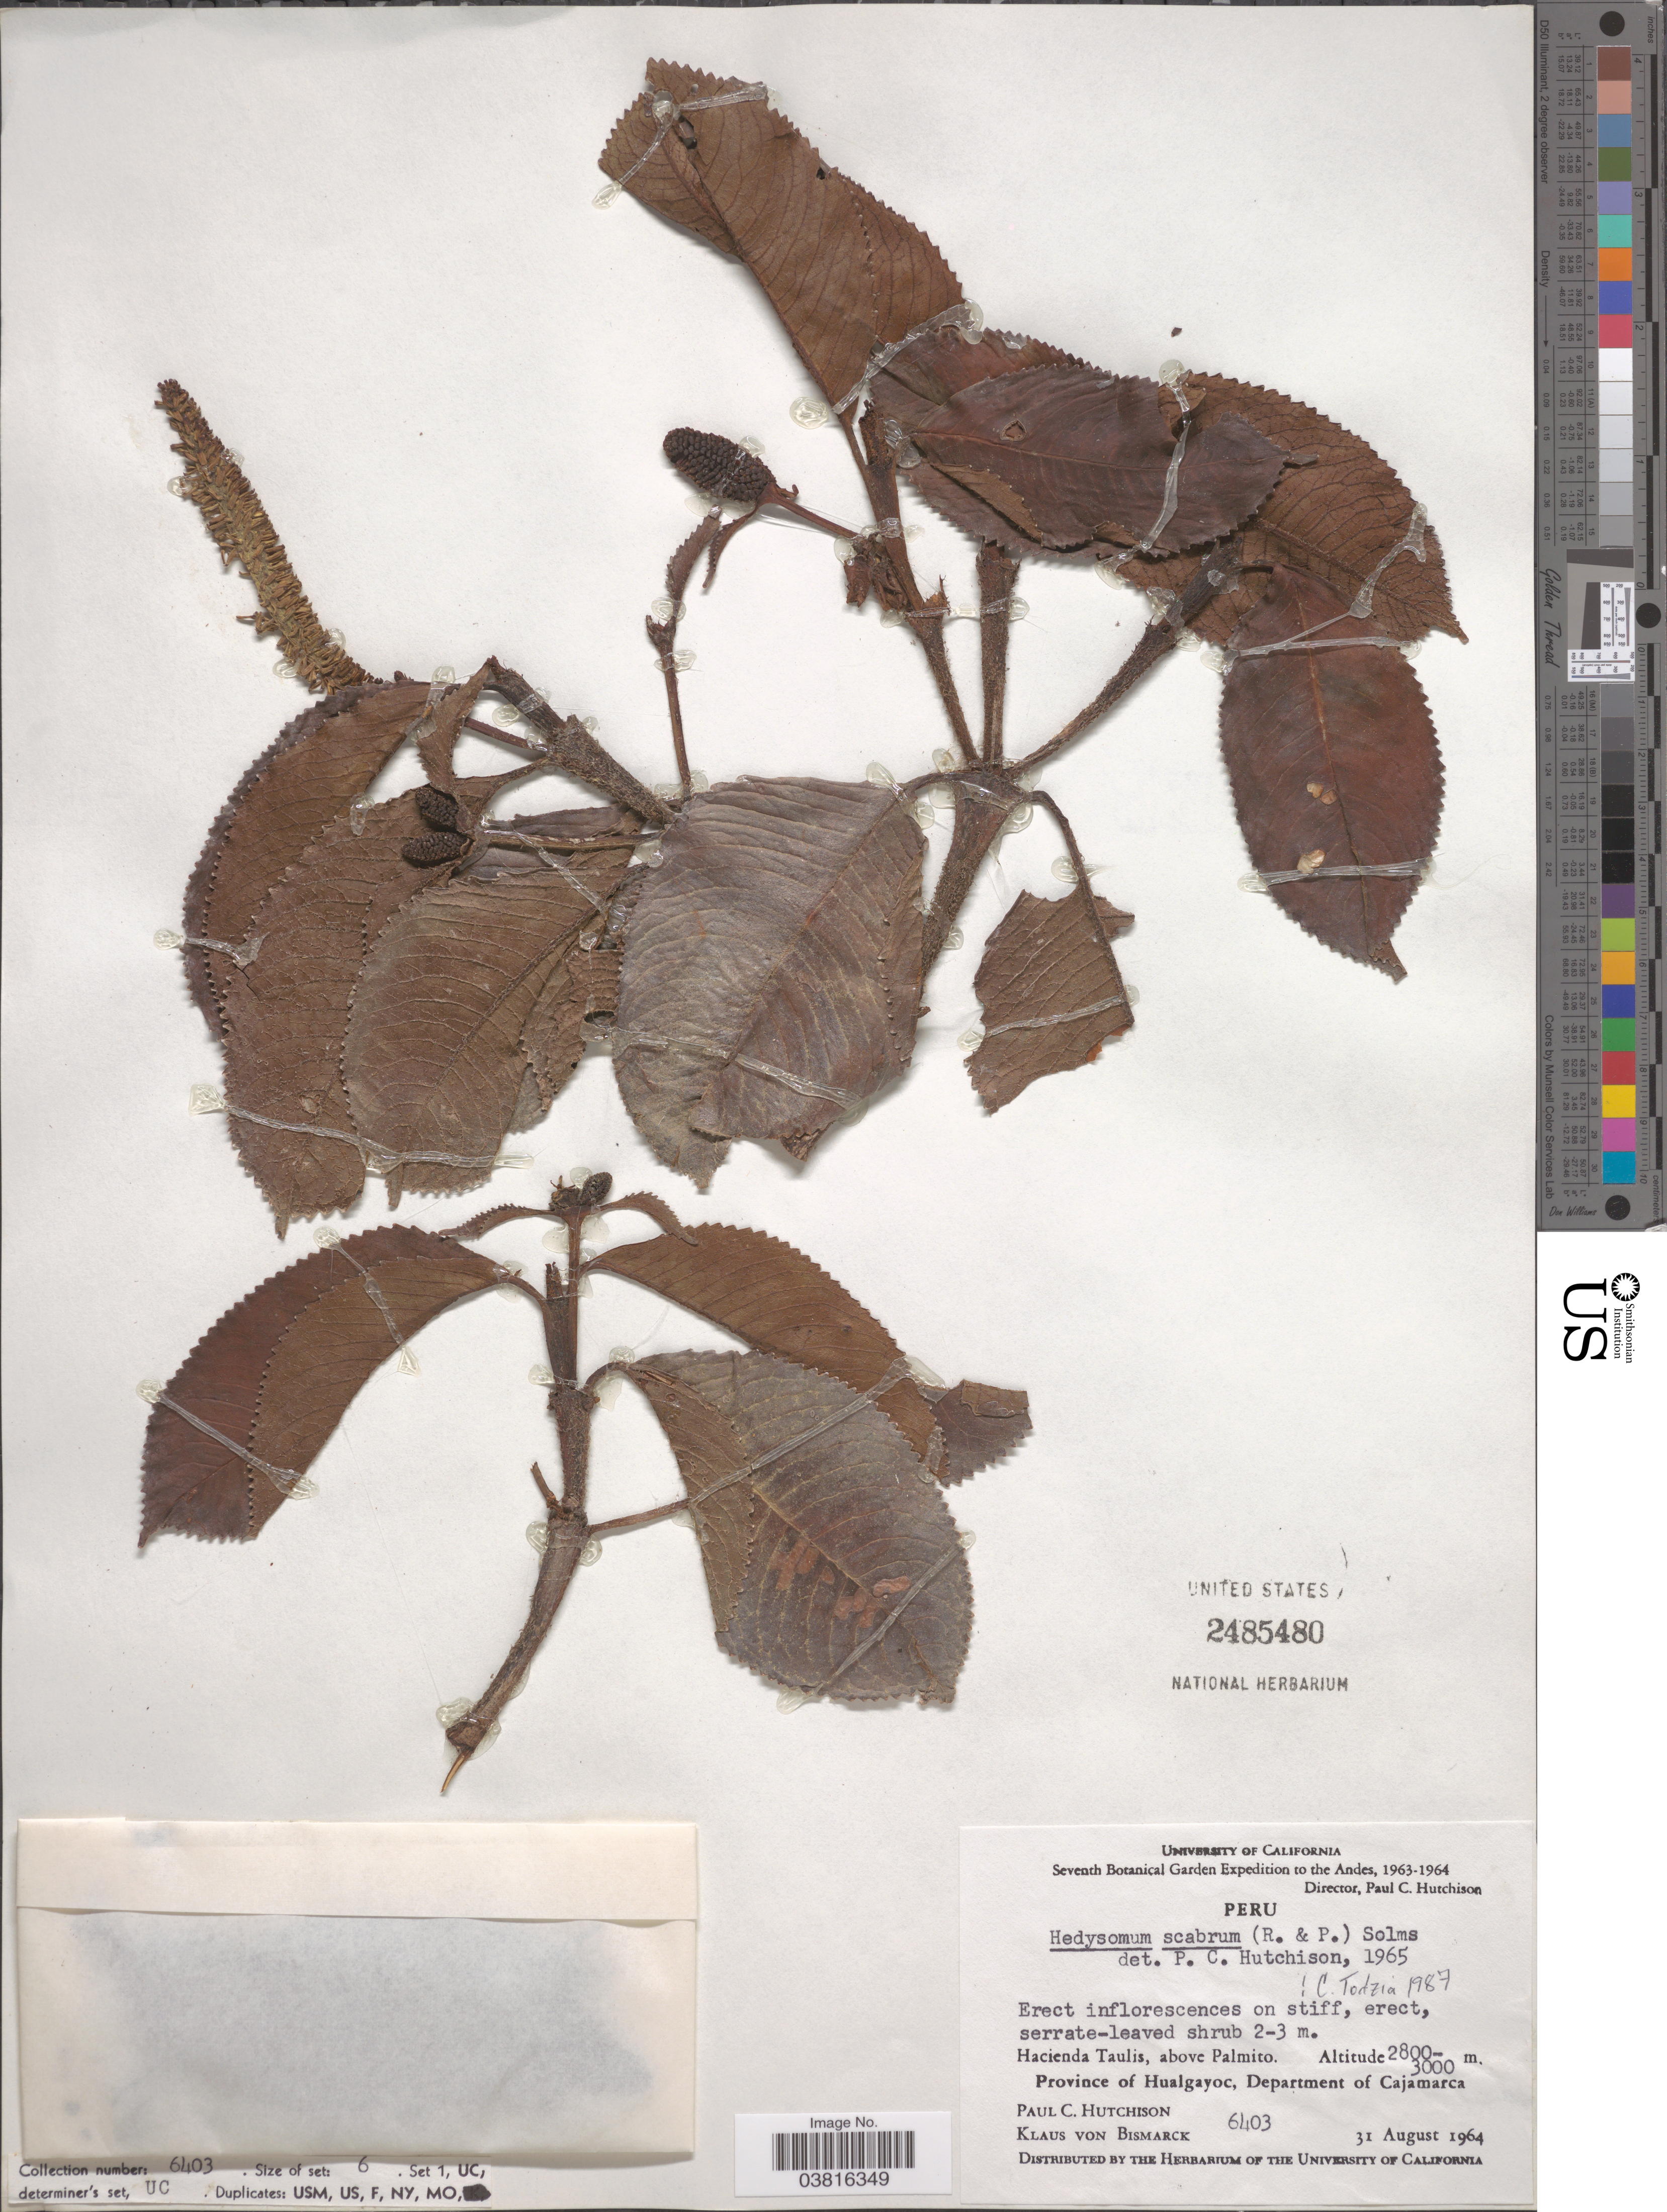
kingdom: Plantae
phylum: Tracheophyta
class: Magnoliopsida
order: Chloranthales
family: Chloranthaceae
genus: Hedyosmum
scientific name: Hedyosmum scabrum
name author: Solms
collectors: P. C. Hutchison & K. von Bismarck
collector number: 6403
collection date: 1964-08-31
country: Peru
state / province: Cajamarca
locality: The Andes. Hacienda Taulis, above Palmito. Province of Hualgayoc, Department of Cajamarca.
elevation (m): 2800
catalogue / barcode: US 2485480